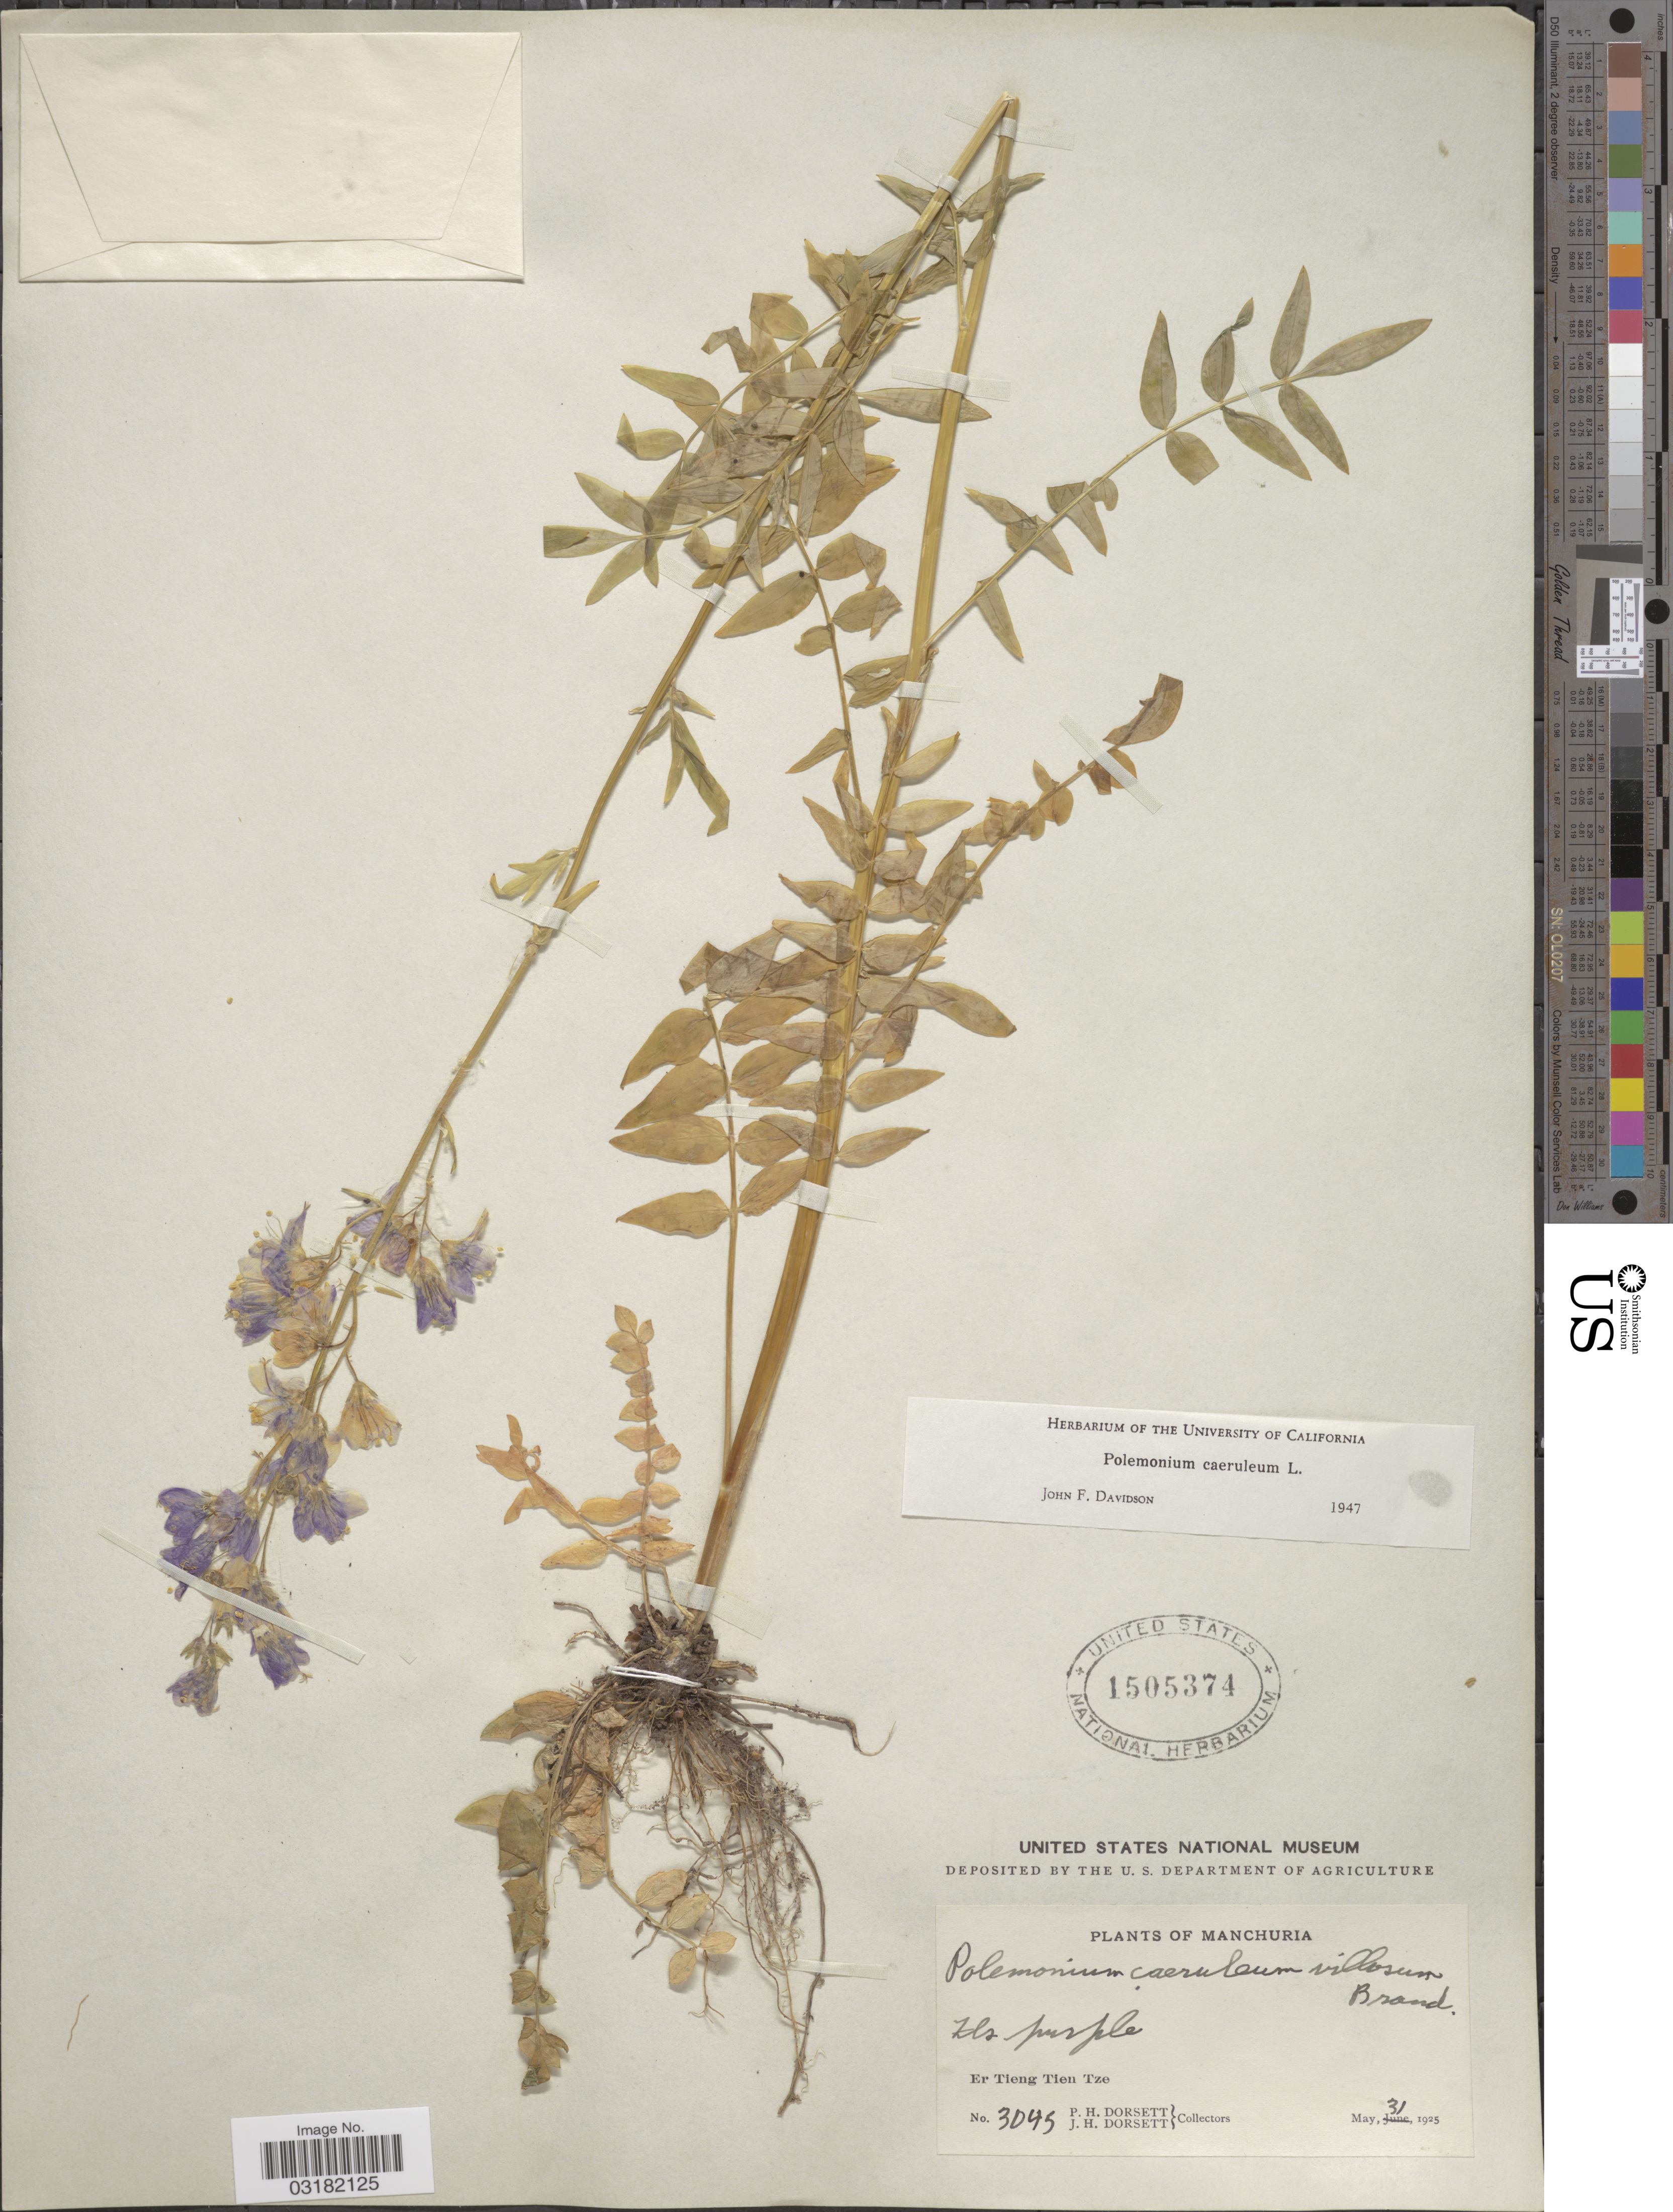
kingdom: Plantae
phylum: Tracheophyta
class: Magnoliopsida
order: Ericales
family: Polemoniaceae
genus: Polemonium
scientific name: Polemonium caeruleum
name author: L.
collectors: P. H. Dorsett & J. Dorsett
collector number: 3045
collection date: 1925-05-31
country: China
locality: Manchuria. Er Tieng Tien Tze.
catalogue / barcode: US 1505374